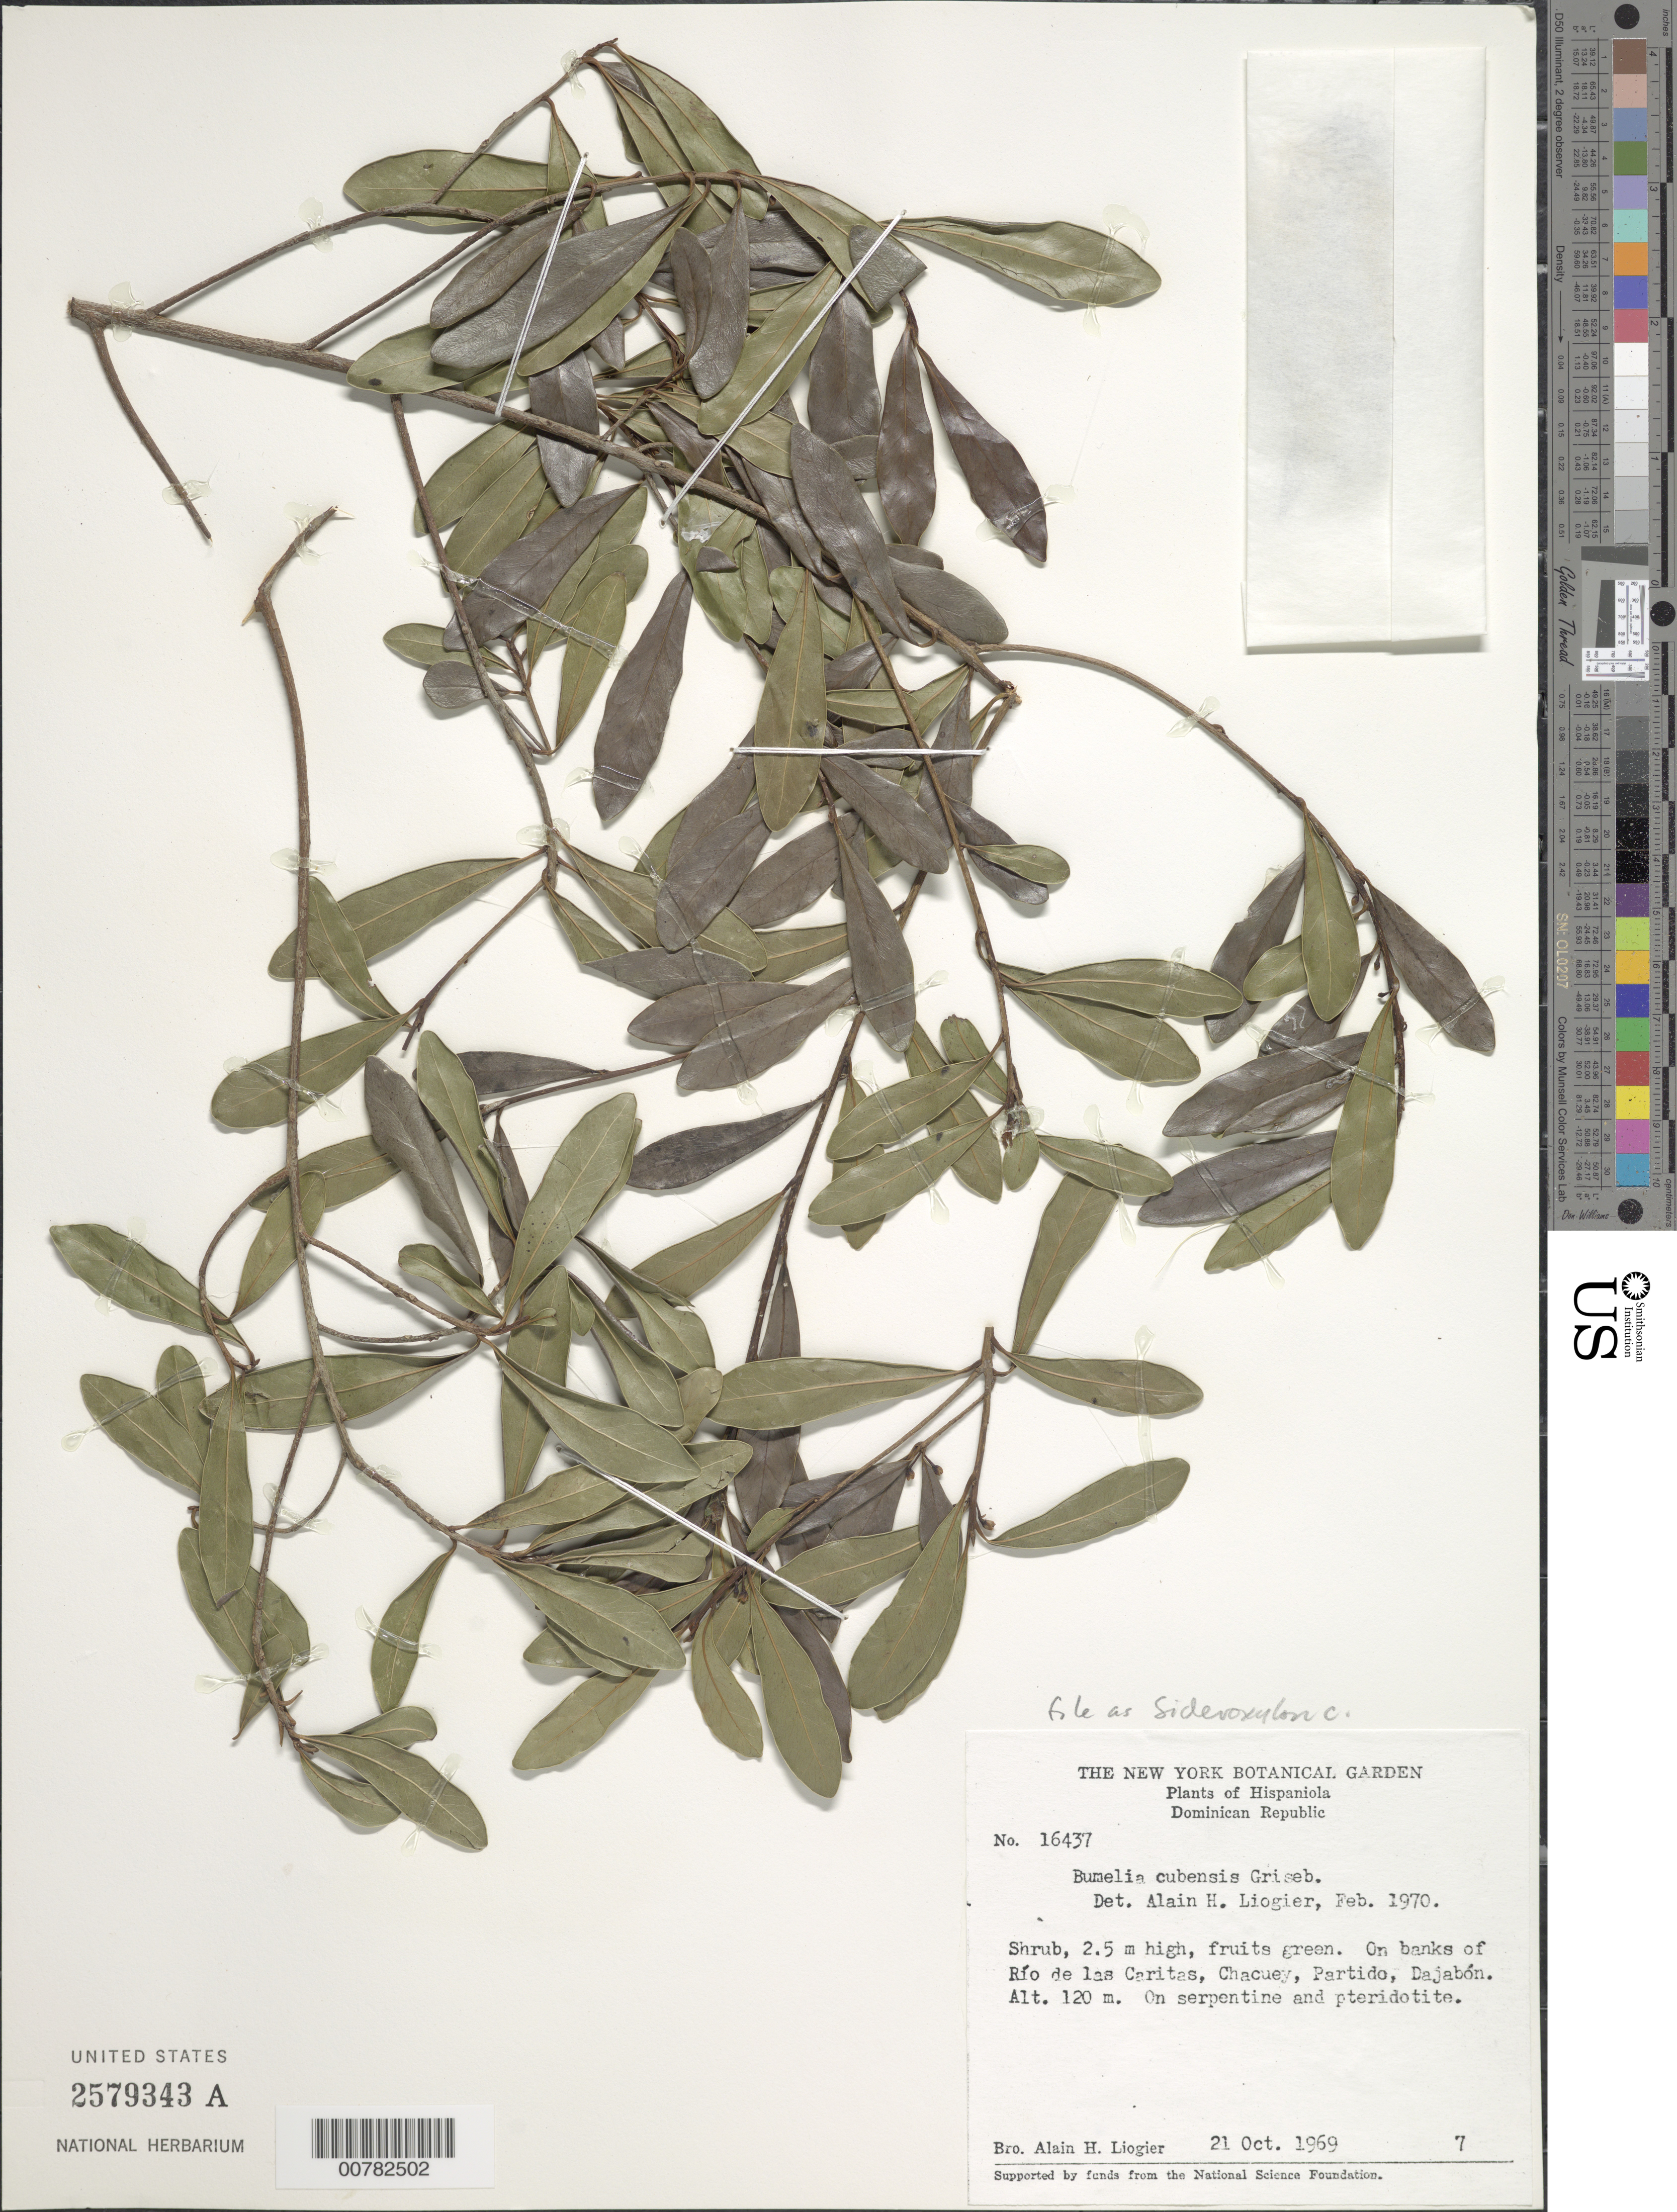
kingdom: Plantae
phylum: Tracheophyta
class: Magnoliopsida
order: Ericales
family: Sapotaceae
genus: Sideroxylon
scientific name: Sideroxylon cubense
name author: (Griseb.) T.D. Penn.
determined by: Liogier, Alain H.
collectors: A. H. Liogier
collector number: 16437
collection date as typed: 21 Oct 1969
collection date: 1969-10-21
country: Dominican Republic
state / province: Dajabon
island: Hispaniola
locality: Partido, Chacuey, De las Caritas River.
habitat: On banks of a river.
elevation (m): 120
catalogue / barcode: US 2579343A